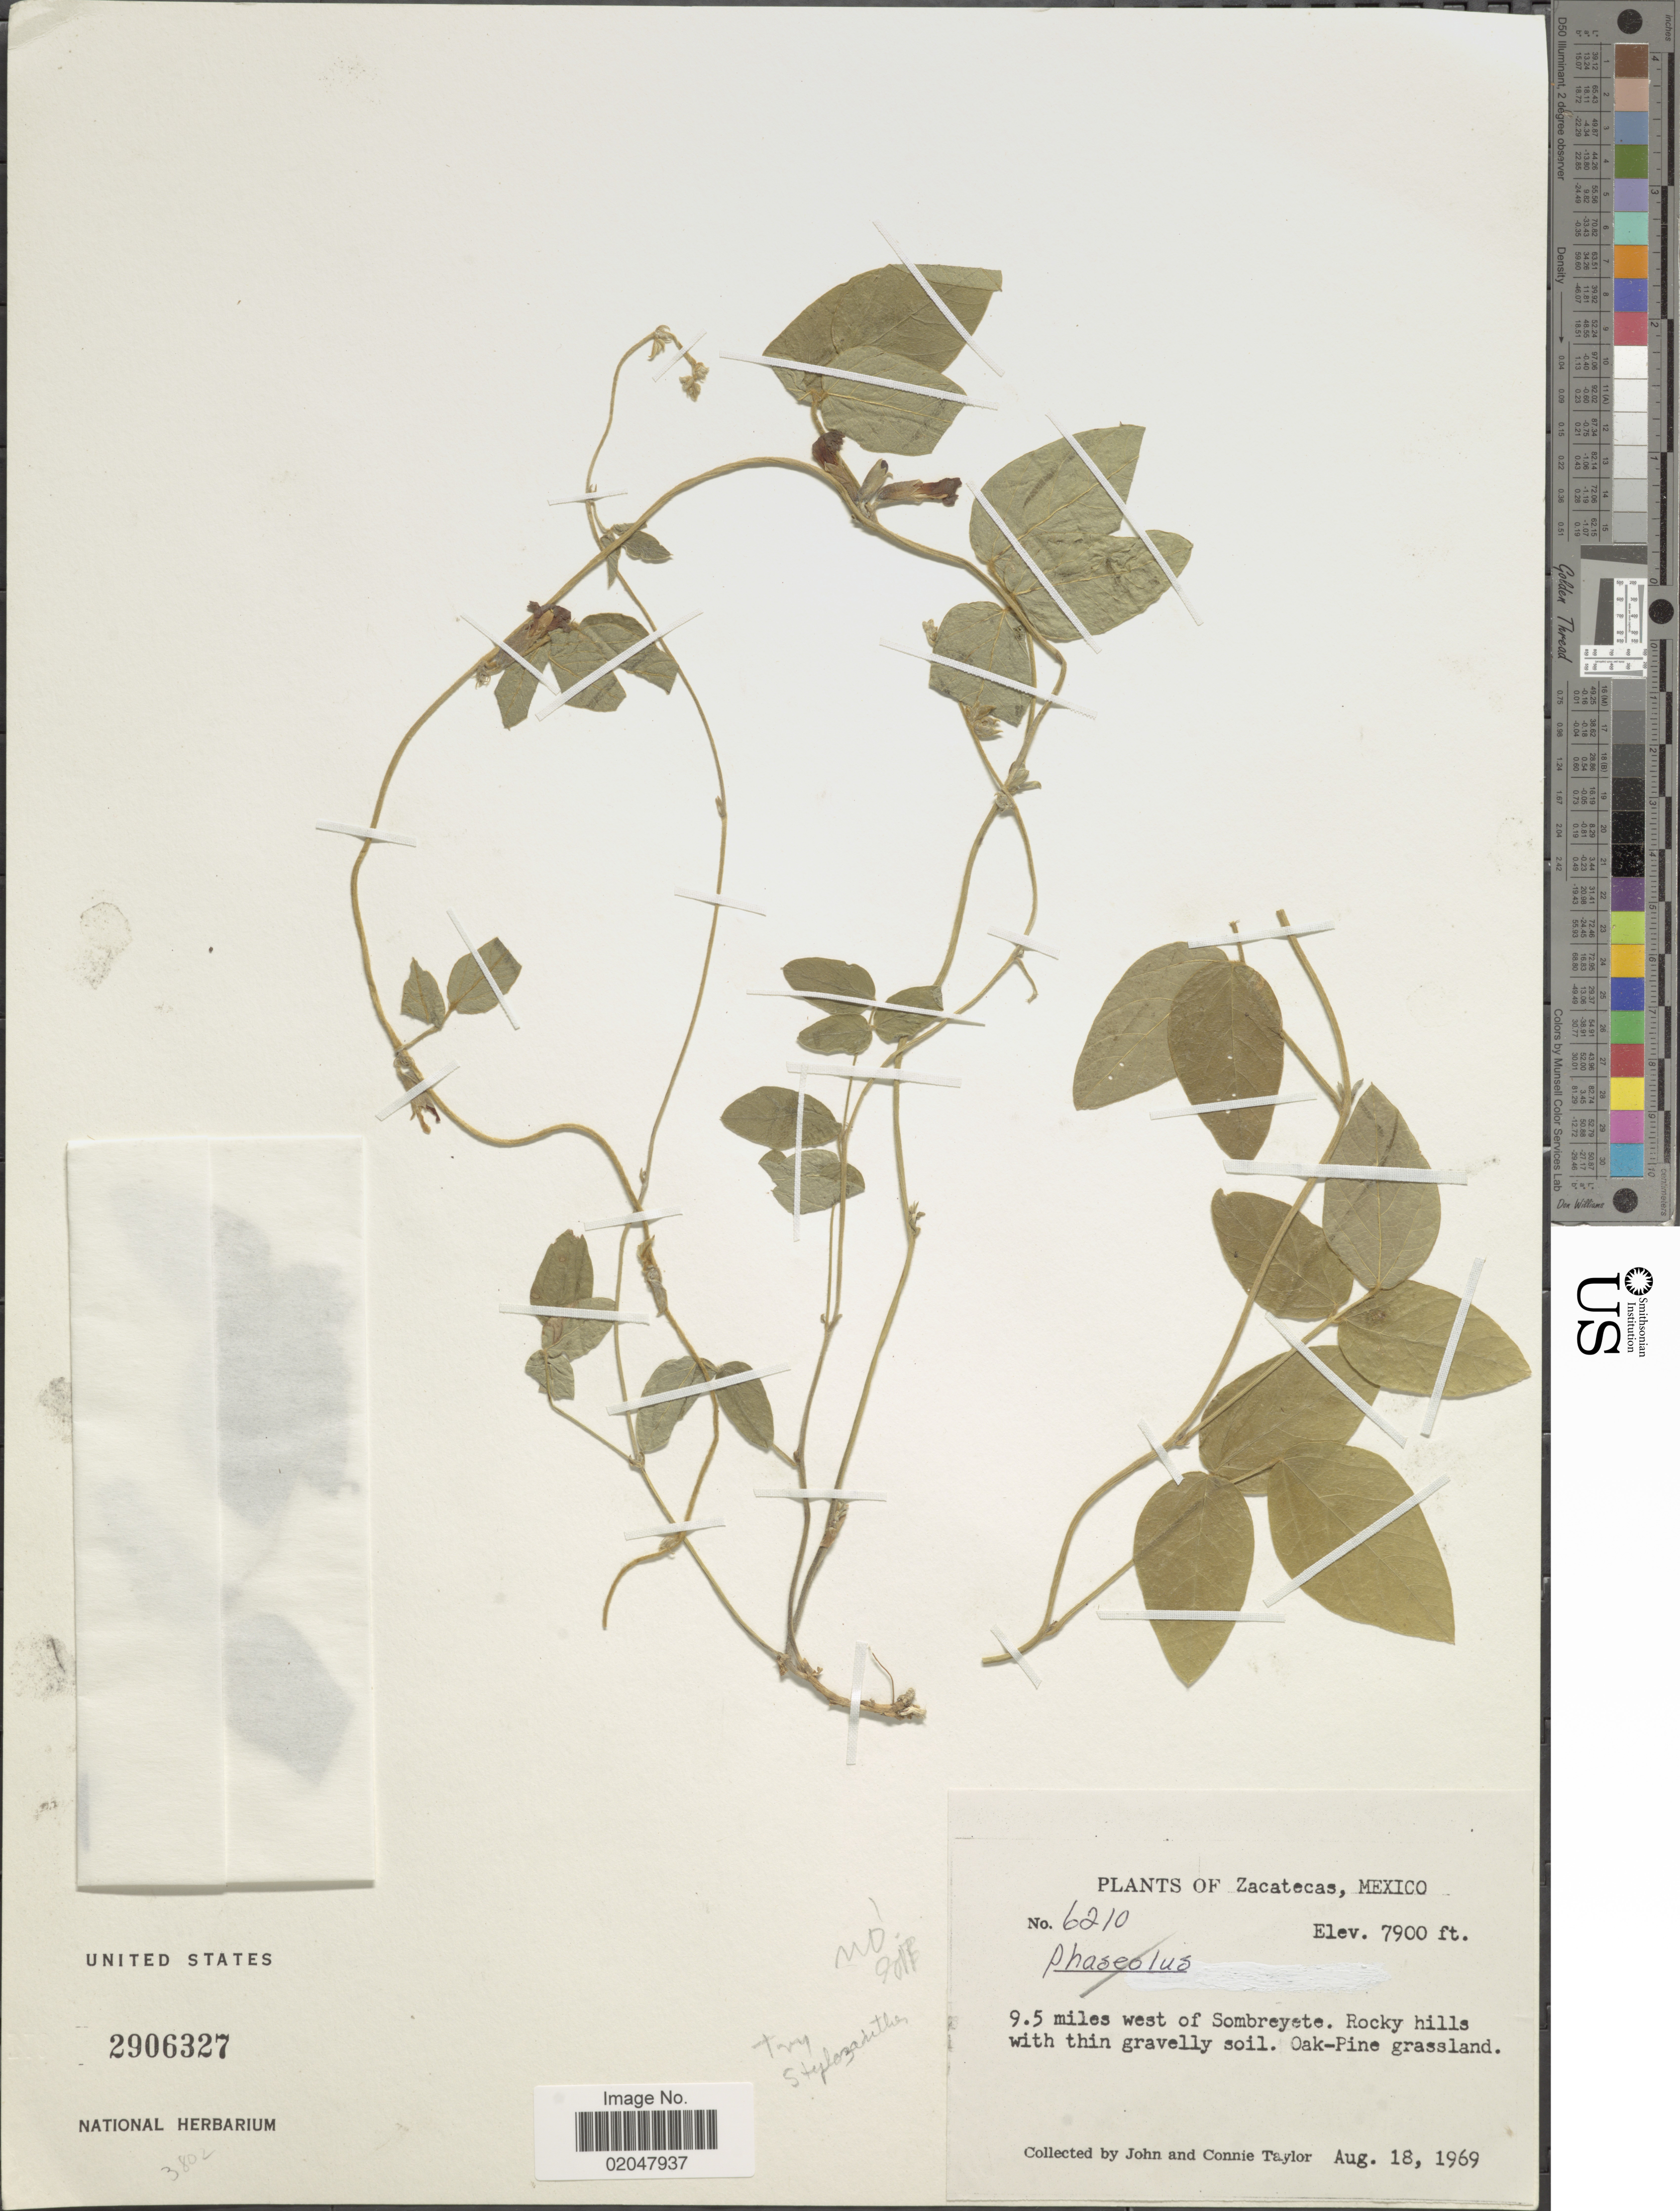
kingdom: Plantae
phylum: Tracheophyta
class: Magnoliopsida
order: Fabales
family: Fabaceae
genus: Stylosanthes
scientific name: Stylosanthes sp.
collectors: J. Taylor & C. Taylor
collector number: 6210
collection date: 1969-08-18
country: Mexico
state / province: Zacatecas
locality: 9.5 miles west of Sombreyete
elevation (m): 2408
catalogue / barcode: US 2906327